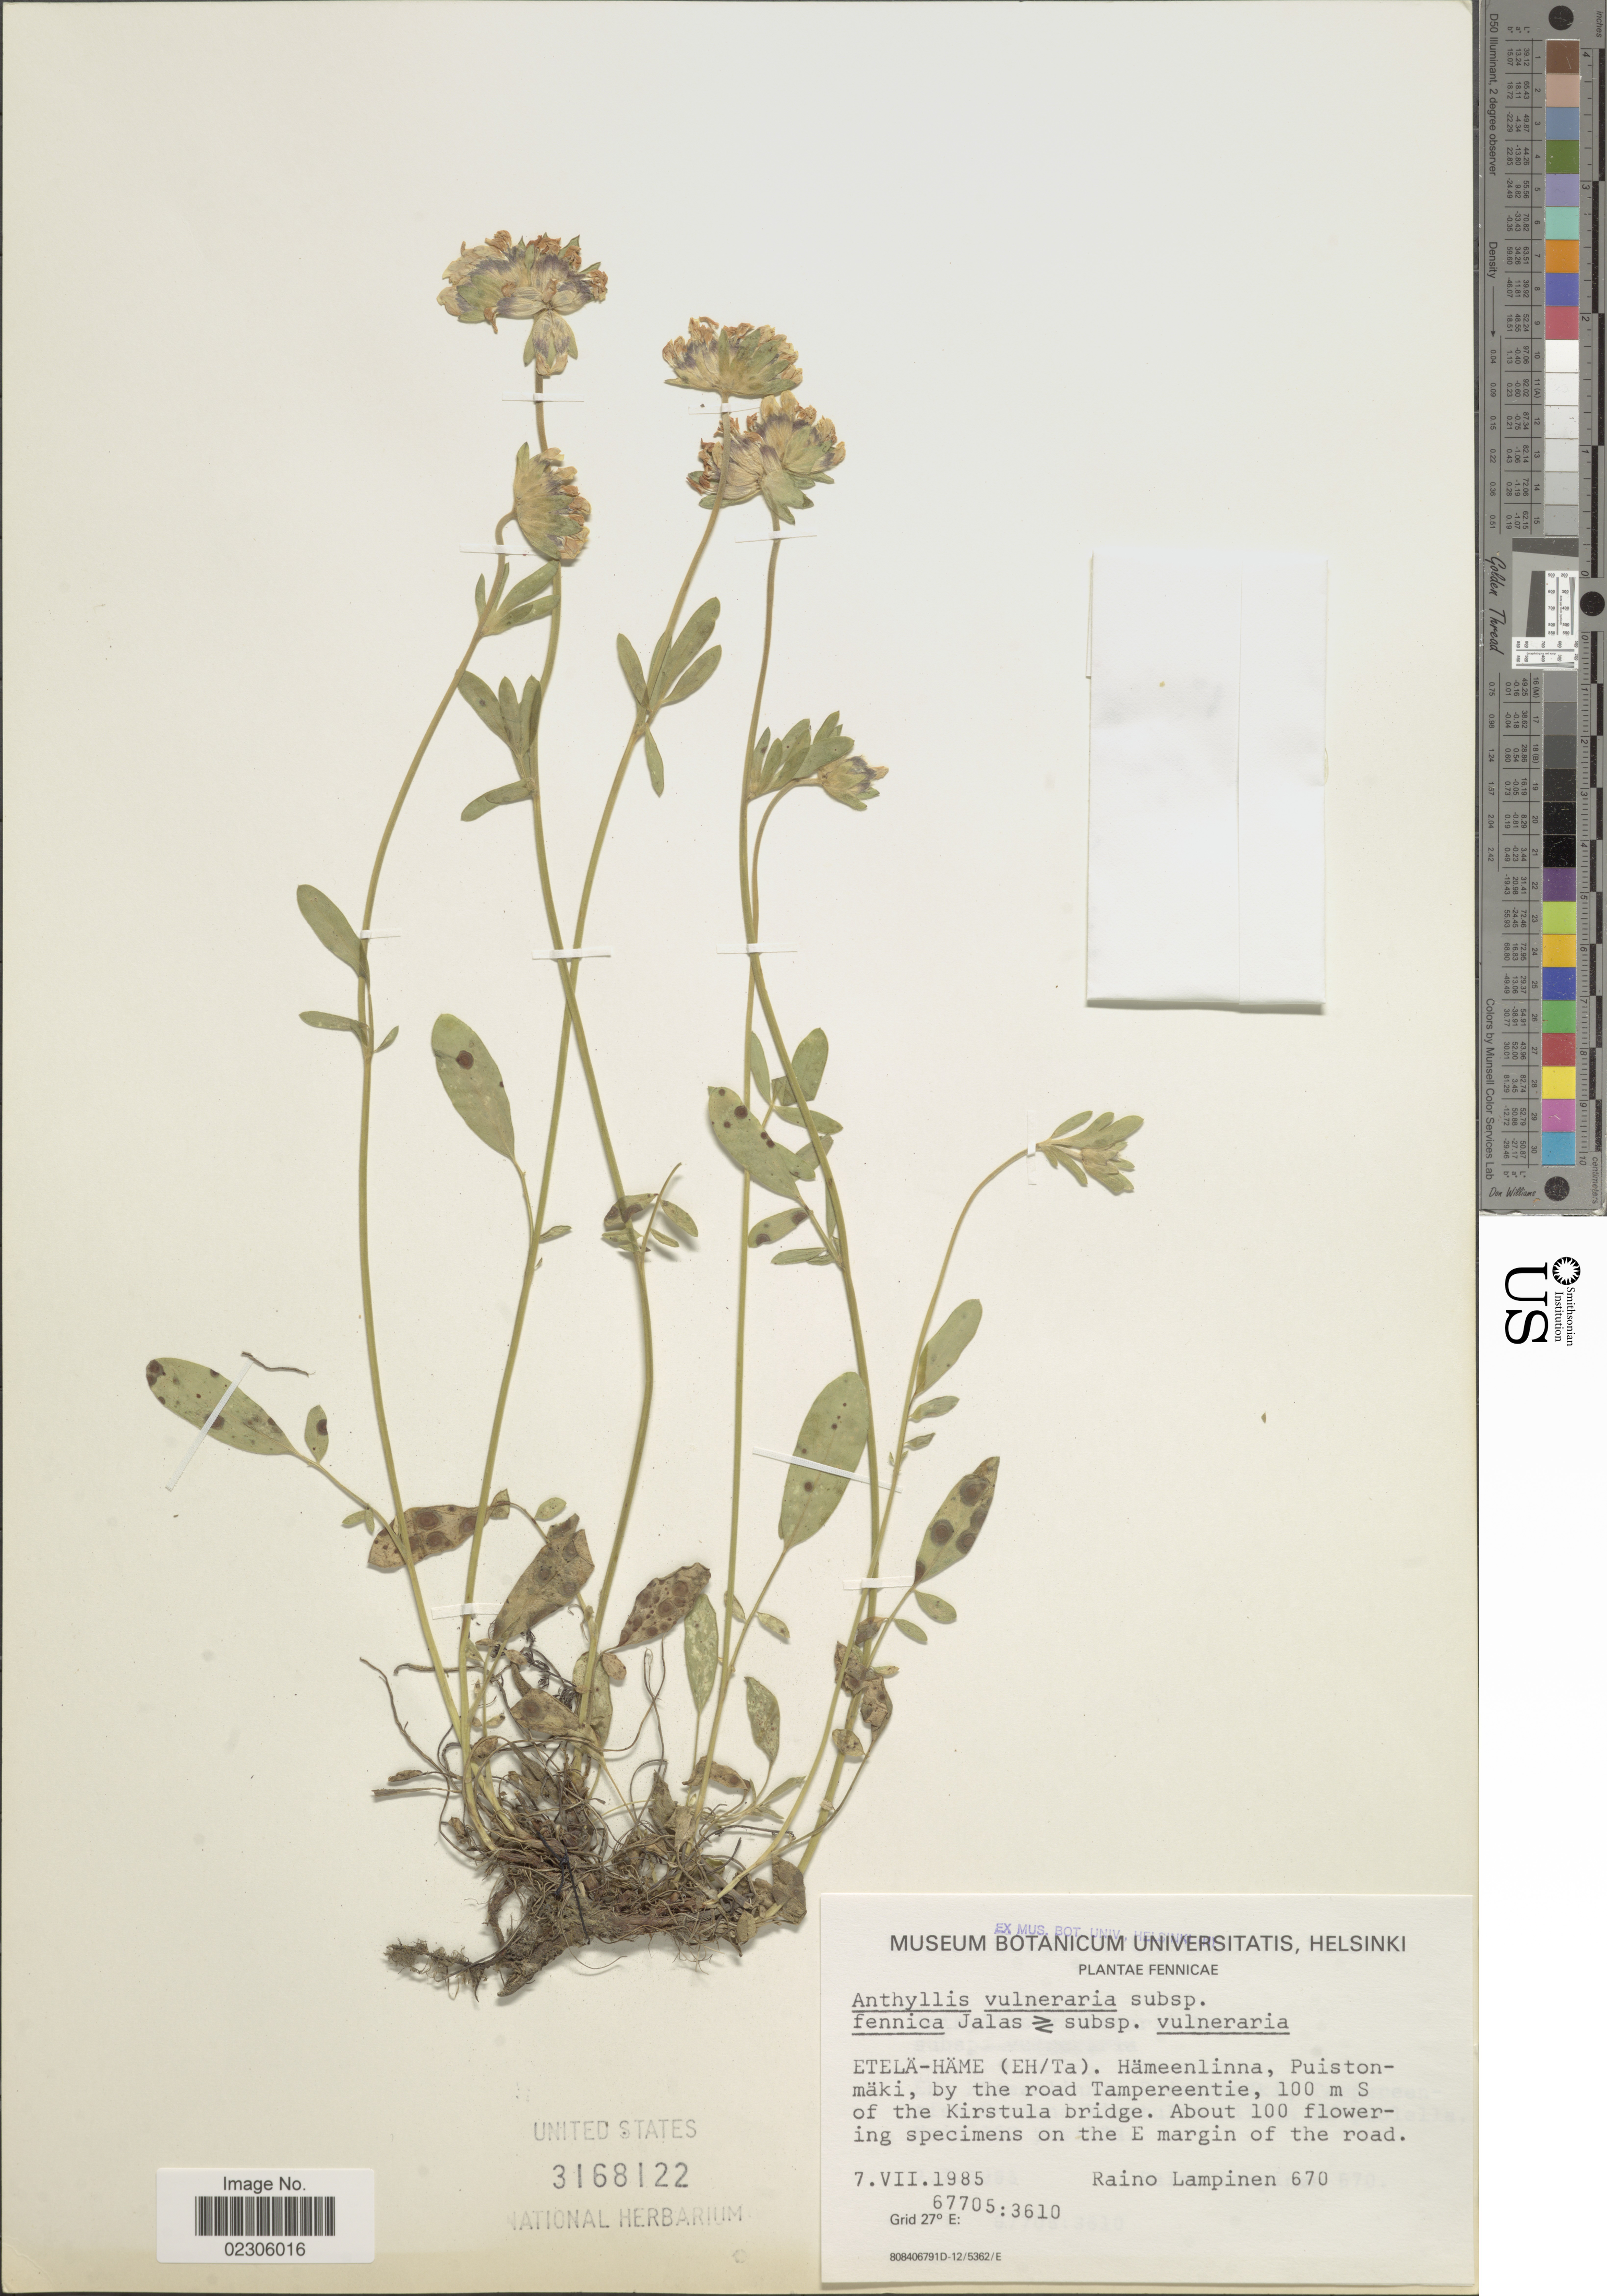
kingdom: Plantae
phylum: Tracheophyta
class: Magnoliopsida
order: Fabales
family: Fabaceae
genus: Anthyllis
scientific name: Anthyllis vulneraria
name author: L.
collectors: R. Lampinen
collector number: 670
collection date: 1985-07-07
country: Finland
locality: Fennicae, Etela-Hame (Eh/Ta), Hameenlinna, Puistonmaki, by the road Tampereentie, S of the Kirstula bridge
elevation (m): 100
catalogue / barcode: US 3168122